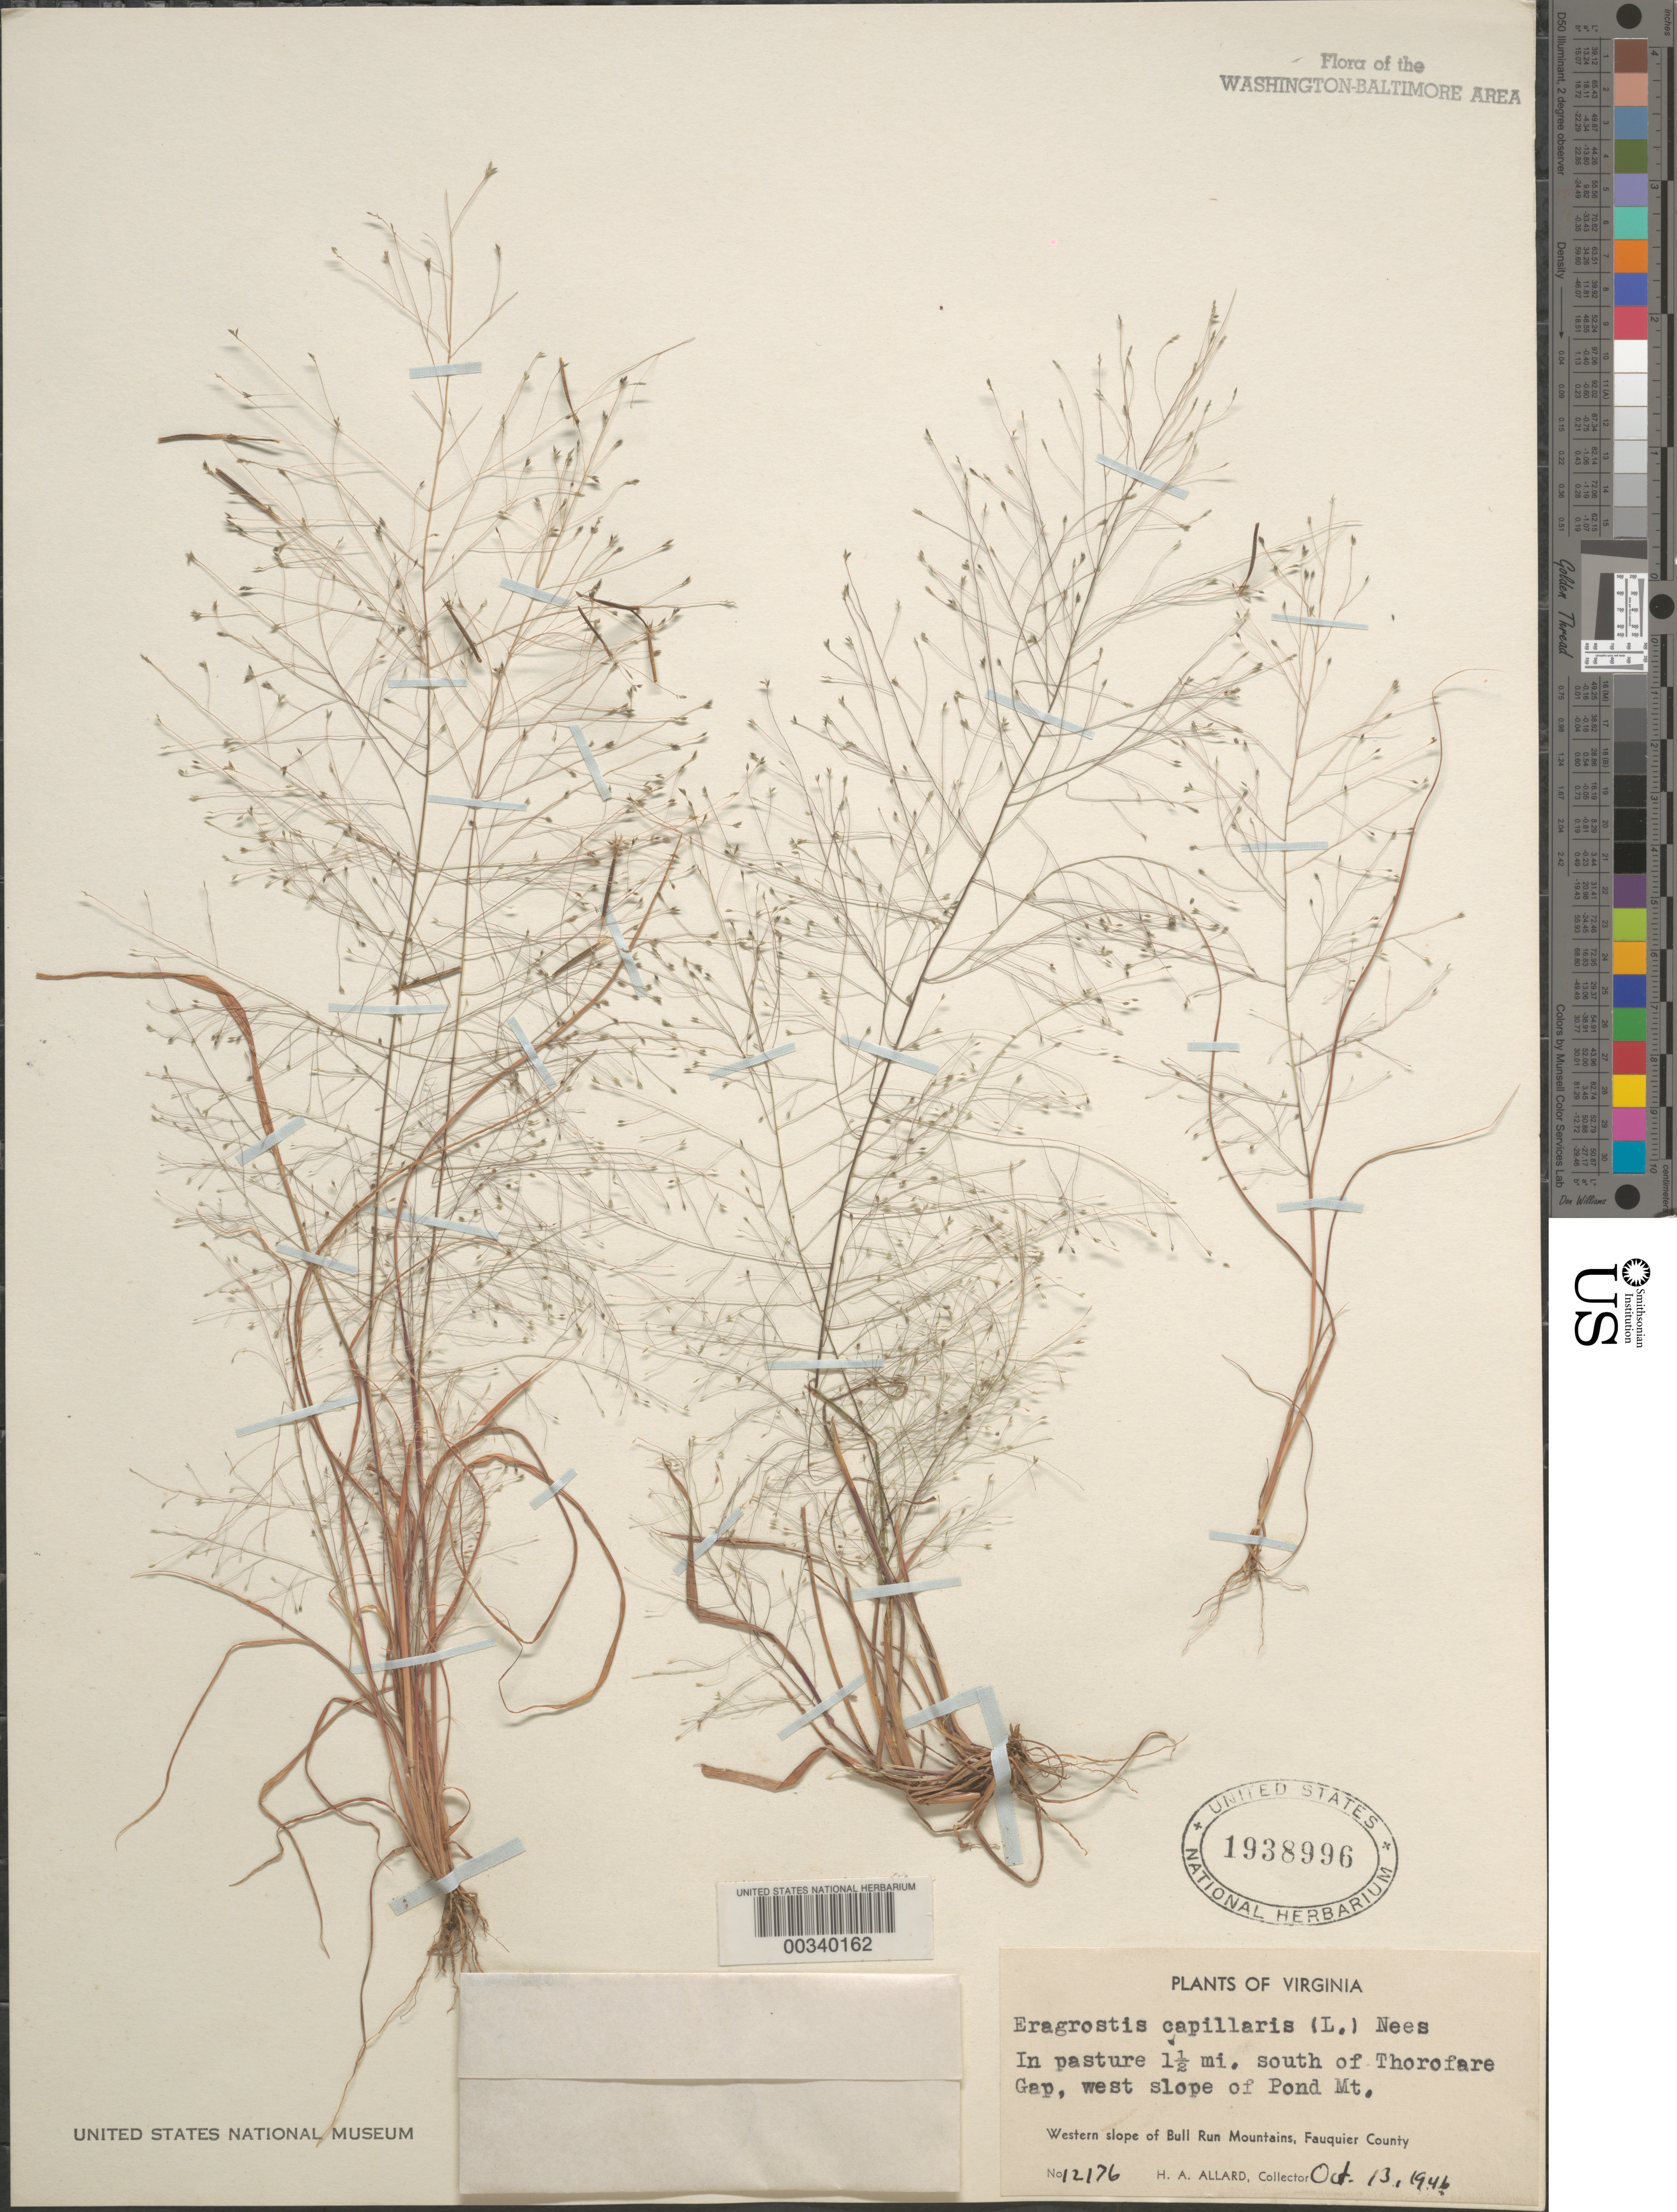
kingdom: Plantae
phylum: Tracheophyta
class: Liliopsida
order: Poales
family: Poaceae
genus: Eragrostis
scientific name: Eragrostis capillaris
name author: (L.) Nees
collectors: H. A. Allard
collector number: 12176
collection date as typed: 13 Oct 1946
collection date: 1946-10-13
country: United States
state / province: Virginia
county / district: Fauquier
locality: South of Thorofare Gap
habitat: In pasture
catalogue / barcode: US 1938996